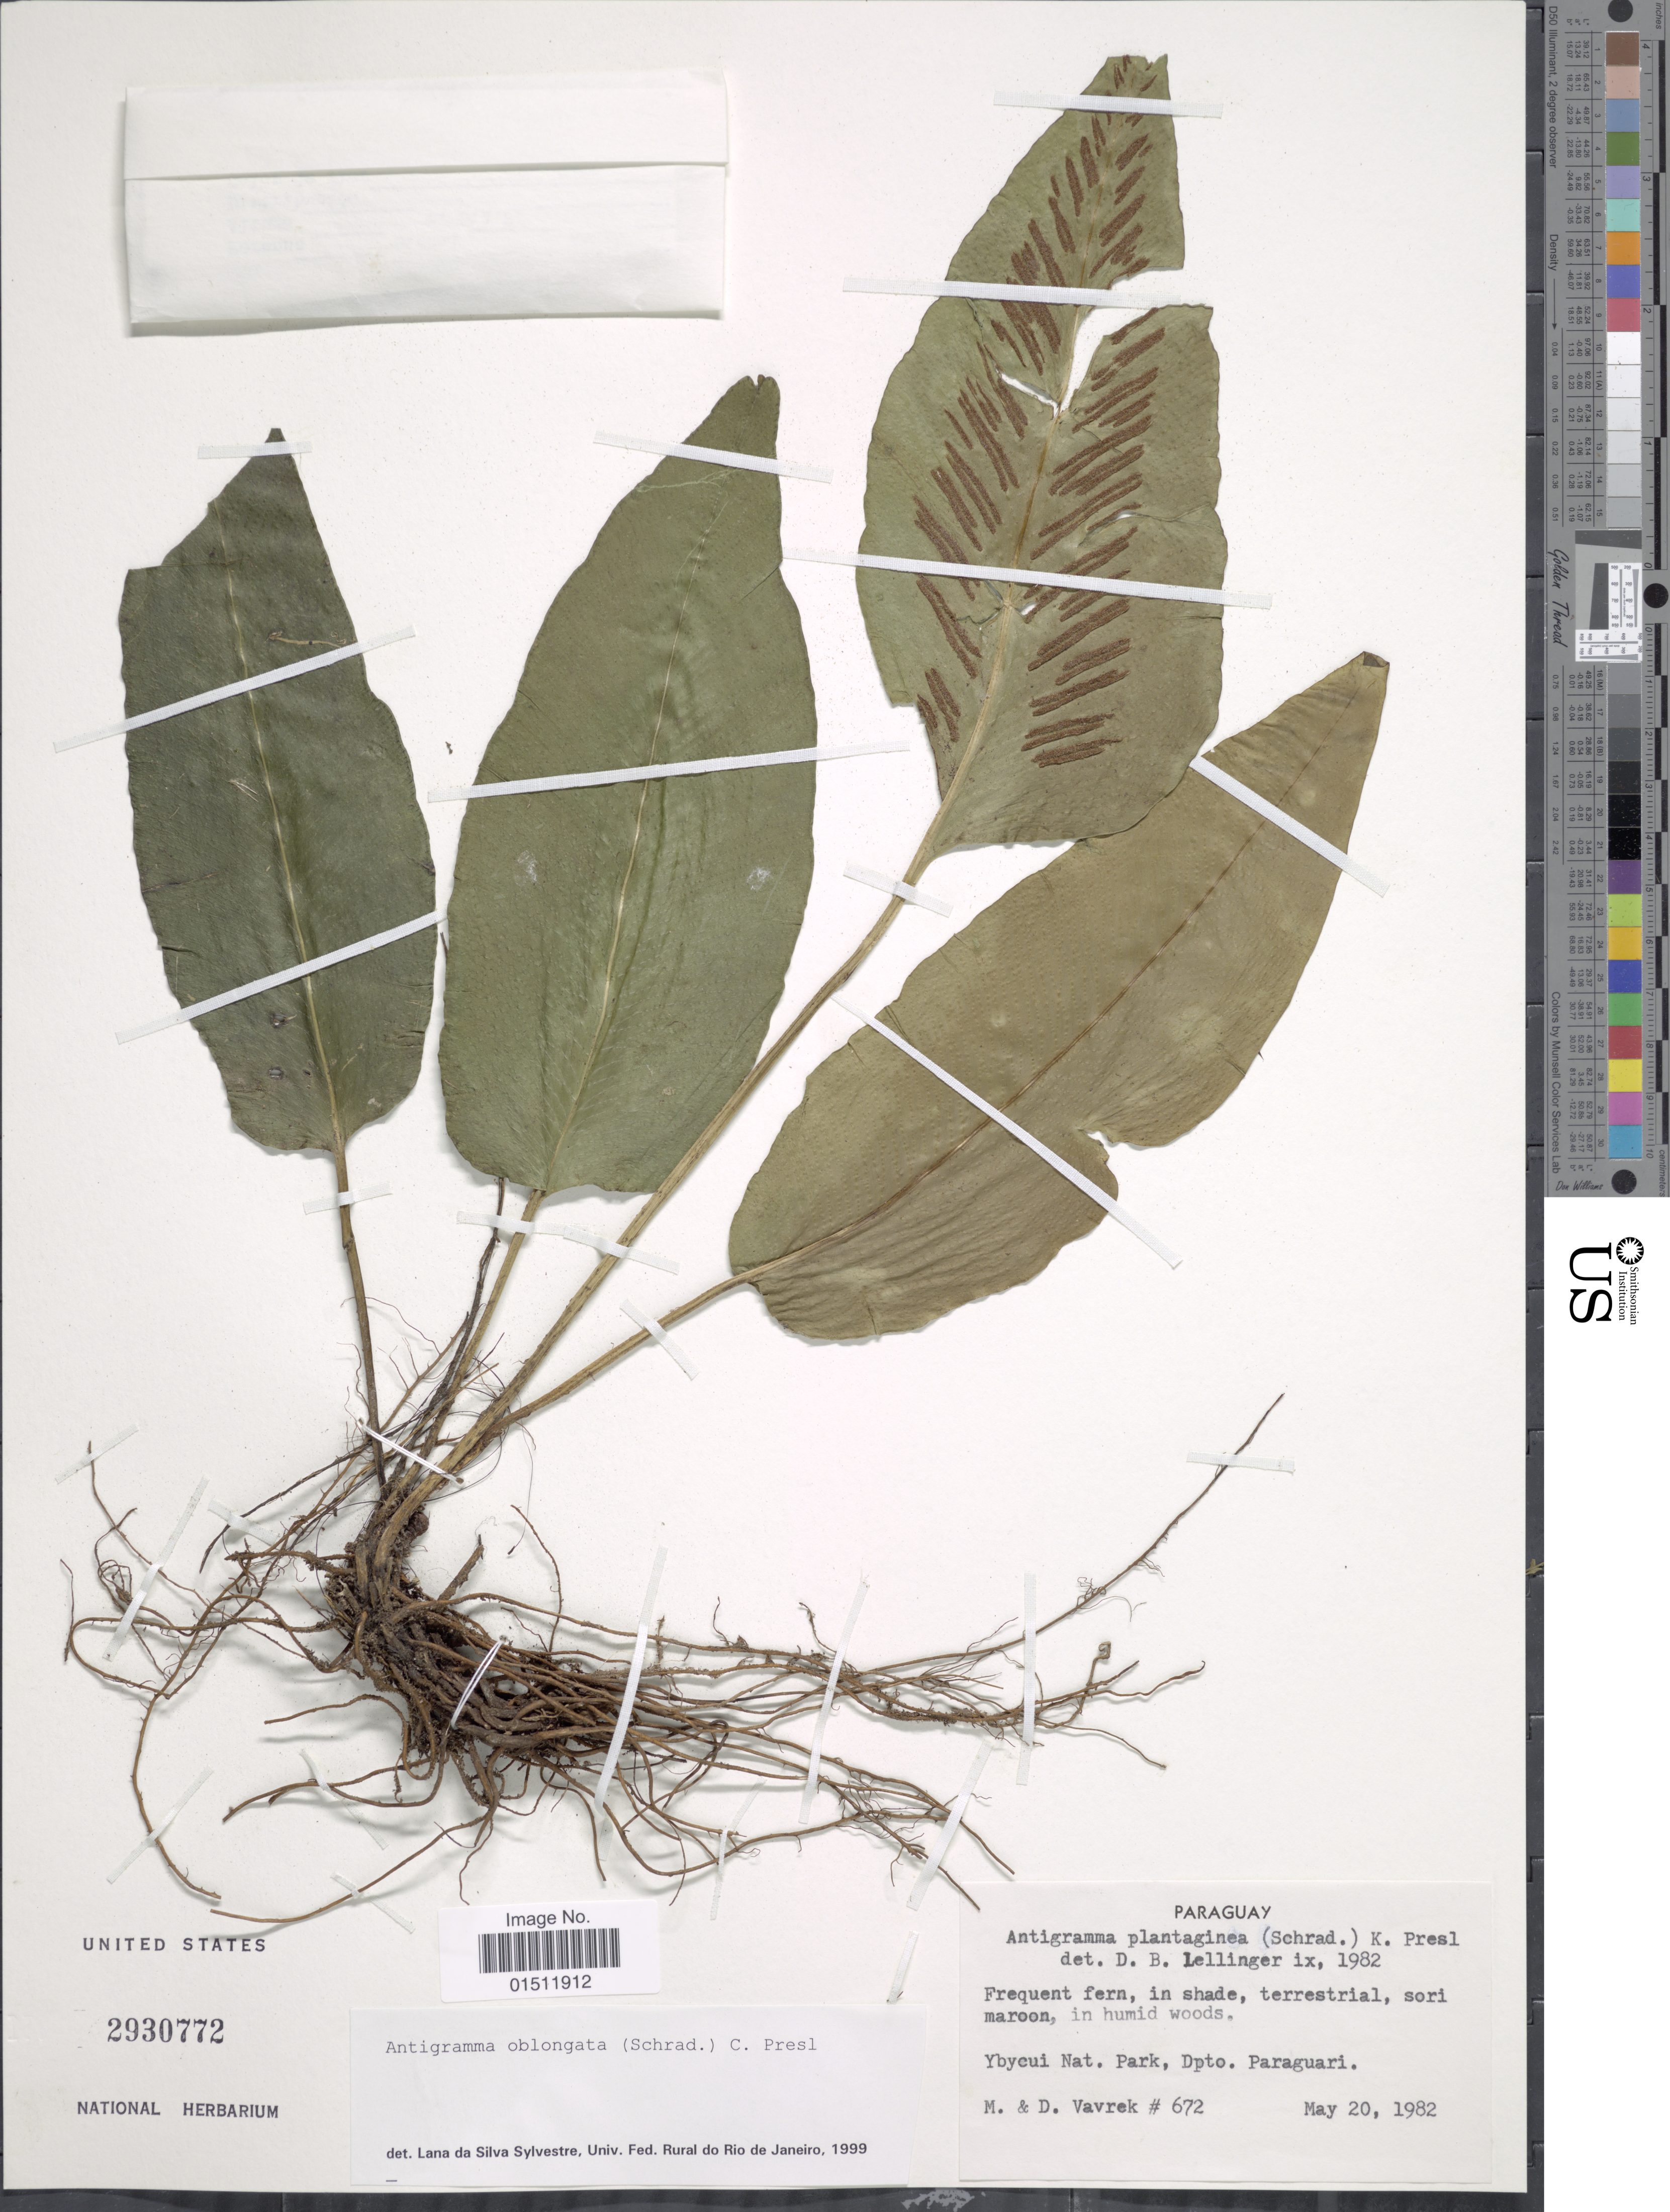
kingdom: Plantae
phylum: Tracheophyta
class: Polypodiopsida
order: Polypodiales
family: Aspleniaceae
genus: Asplenium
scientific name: Asplenium oblongatum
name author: Mett.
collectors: M. Vavrek & D. Vavrek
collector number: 672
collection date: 1982-05-20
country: Paraguay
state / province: Paraguari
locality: Ybycui Nat. Park, Dpto. paraguari.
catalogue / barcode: US 2930772